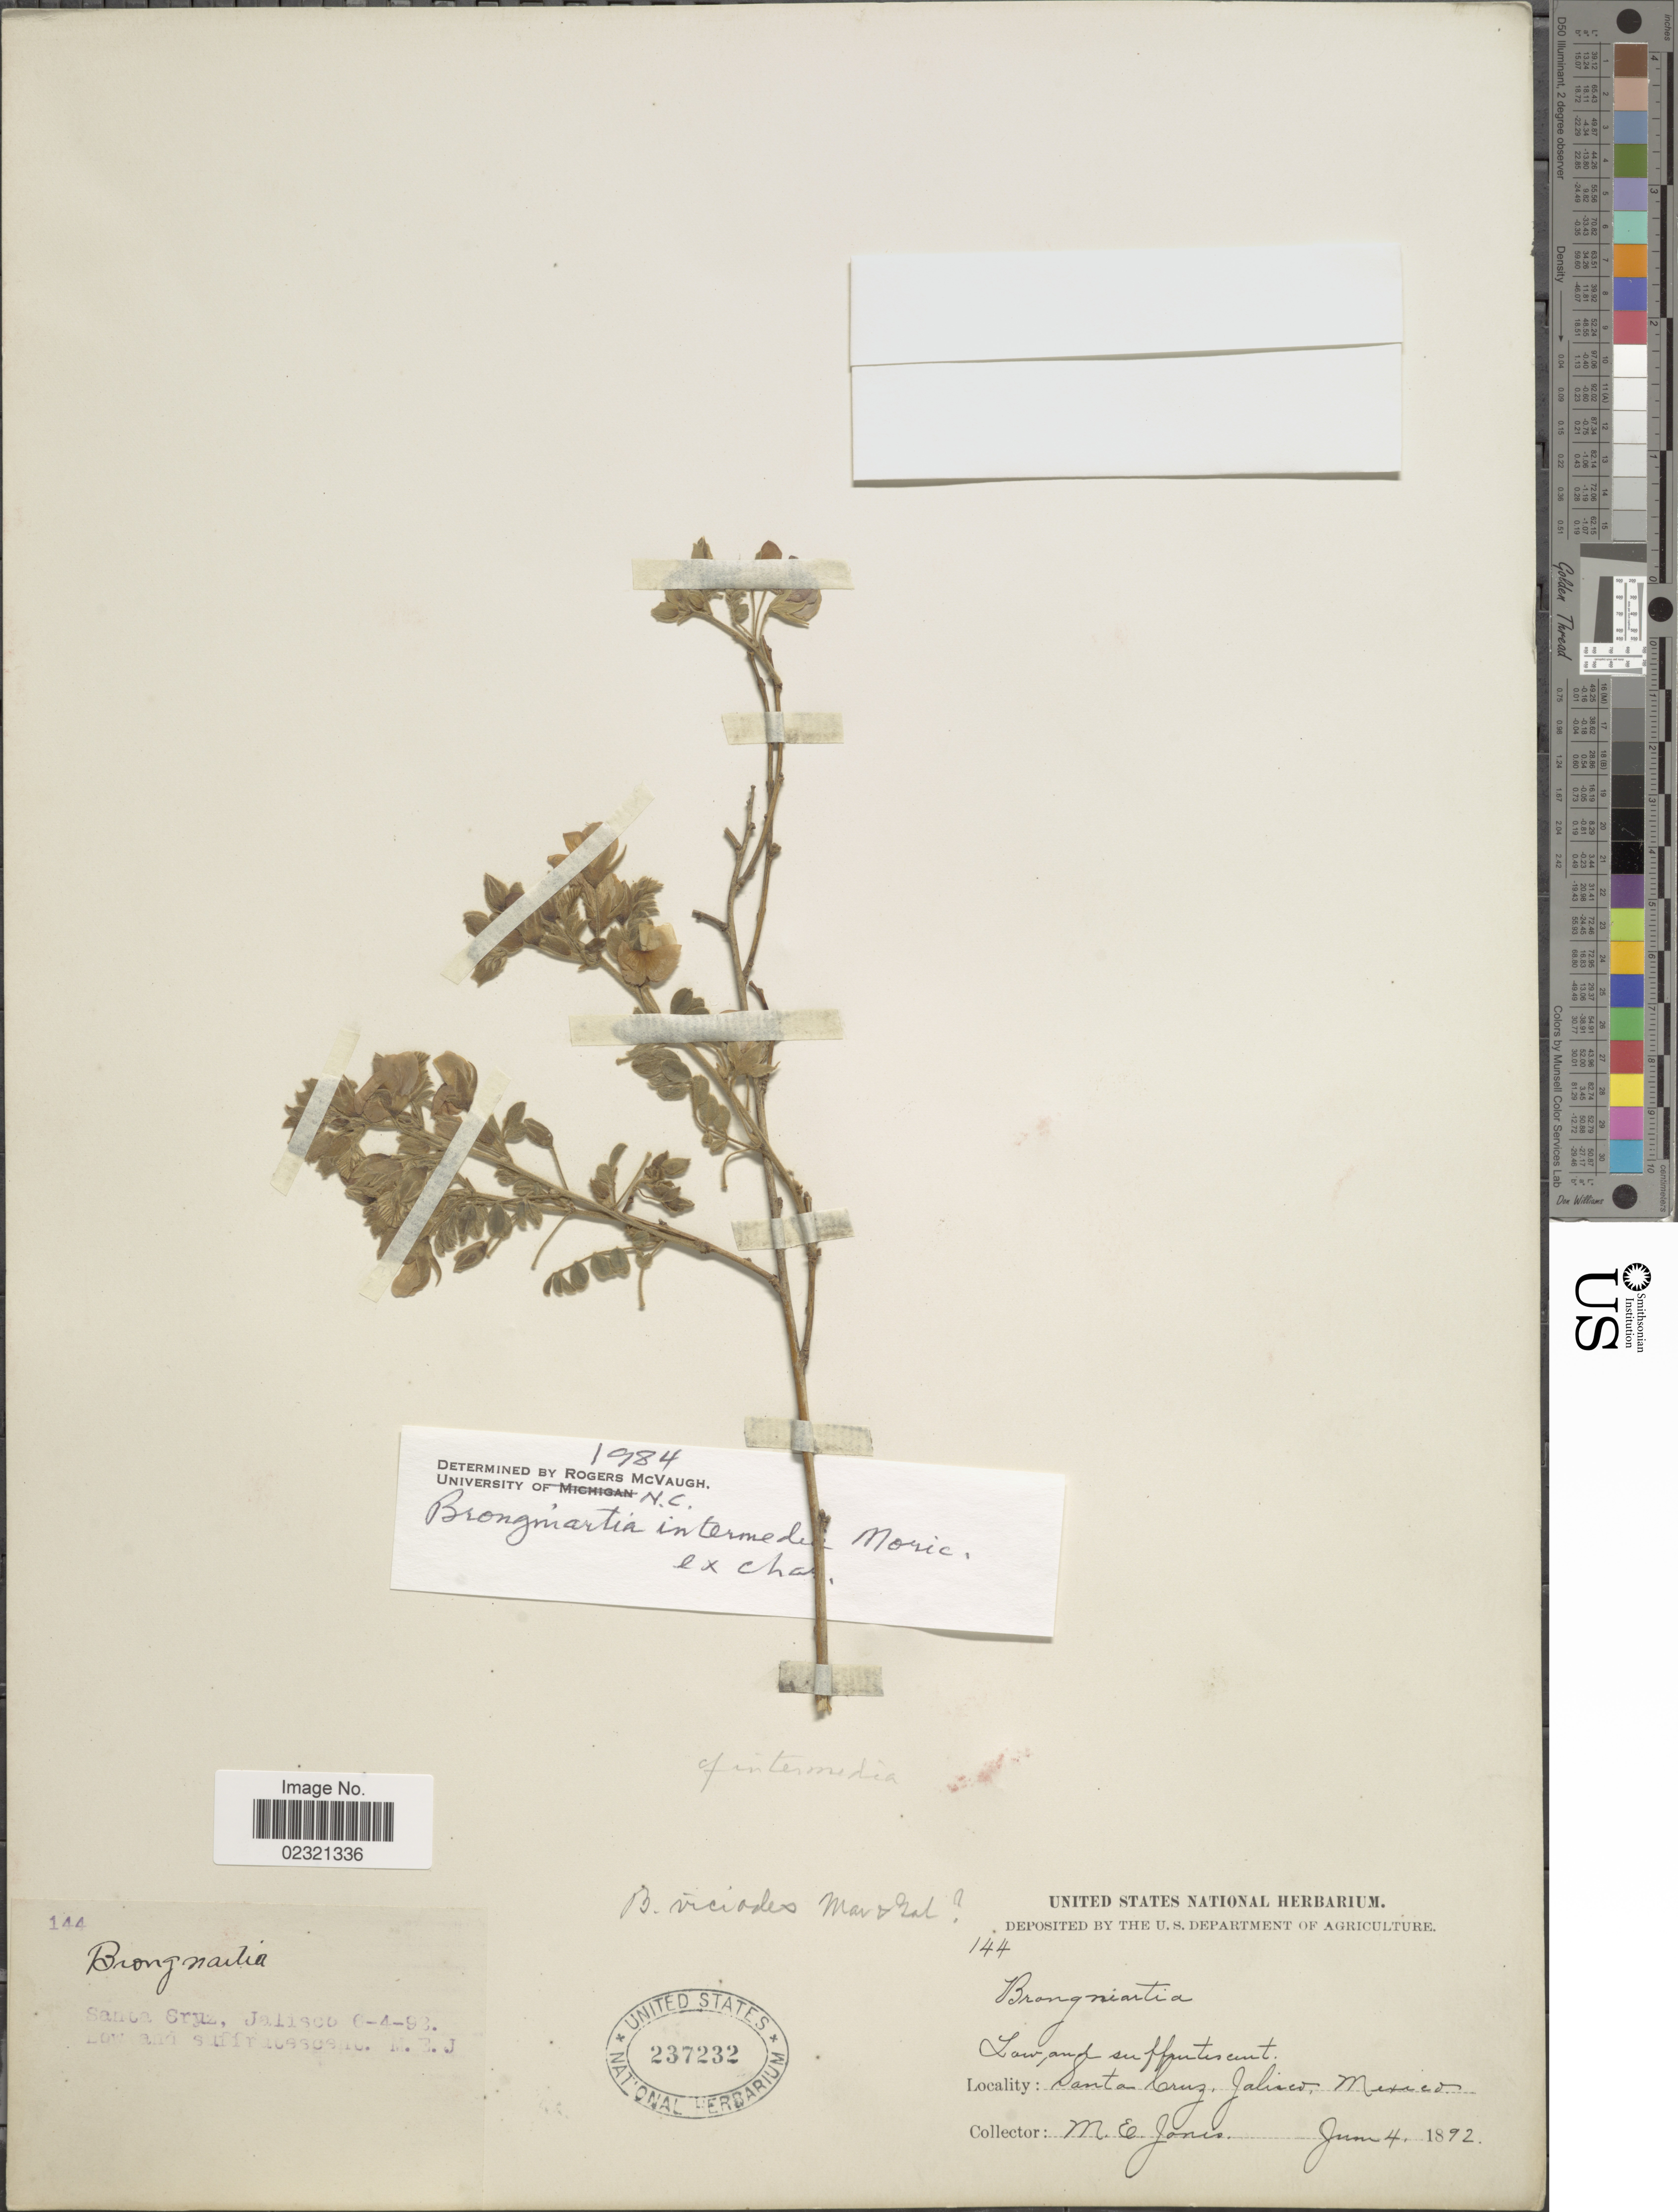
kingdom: Plantae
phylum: Tracheophyta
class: Magnoliopsida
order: Fabales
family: Fabaceae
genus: Brongniartia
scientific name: Brongniartia intermedia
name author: Moric.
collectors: M. E. Jones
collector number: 144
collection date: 1892-06-04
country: Mexico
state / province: Jalisco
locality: Santa Cruz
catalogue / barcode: US 237232